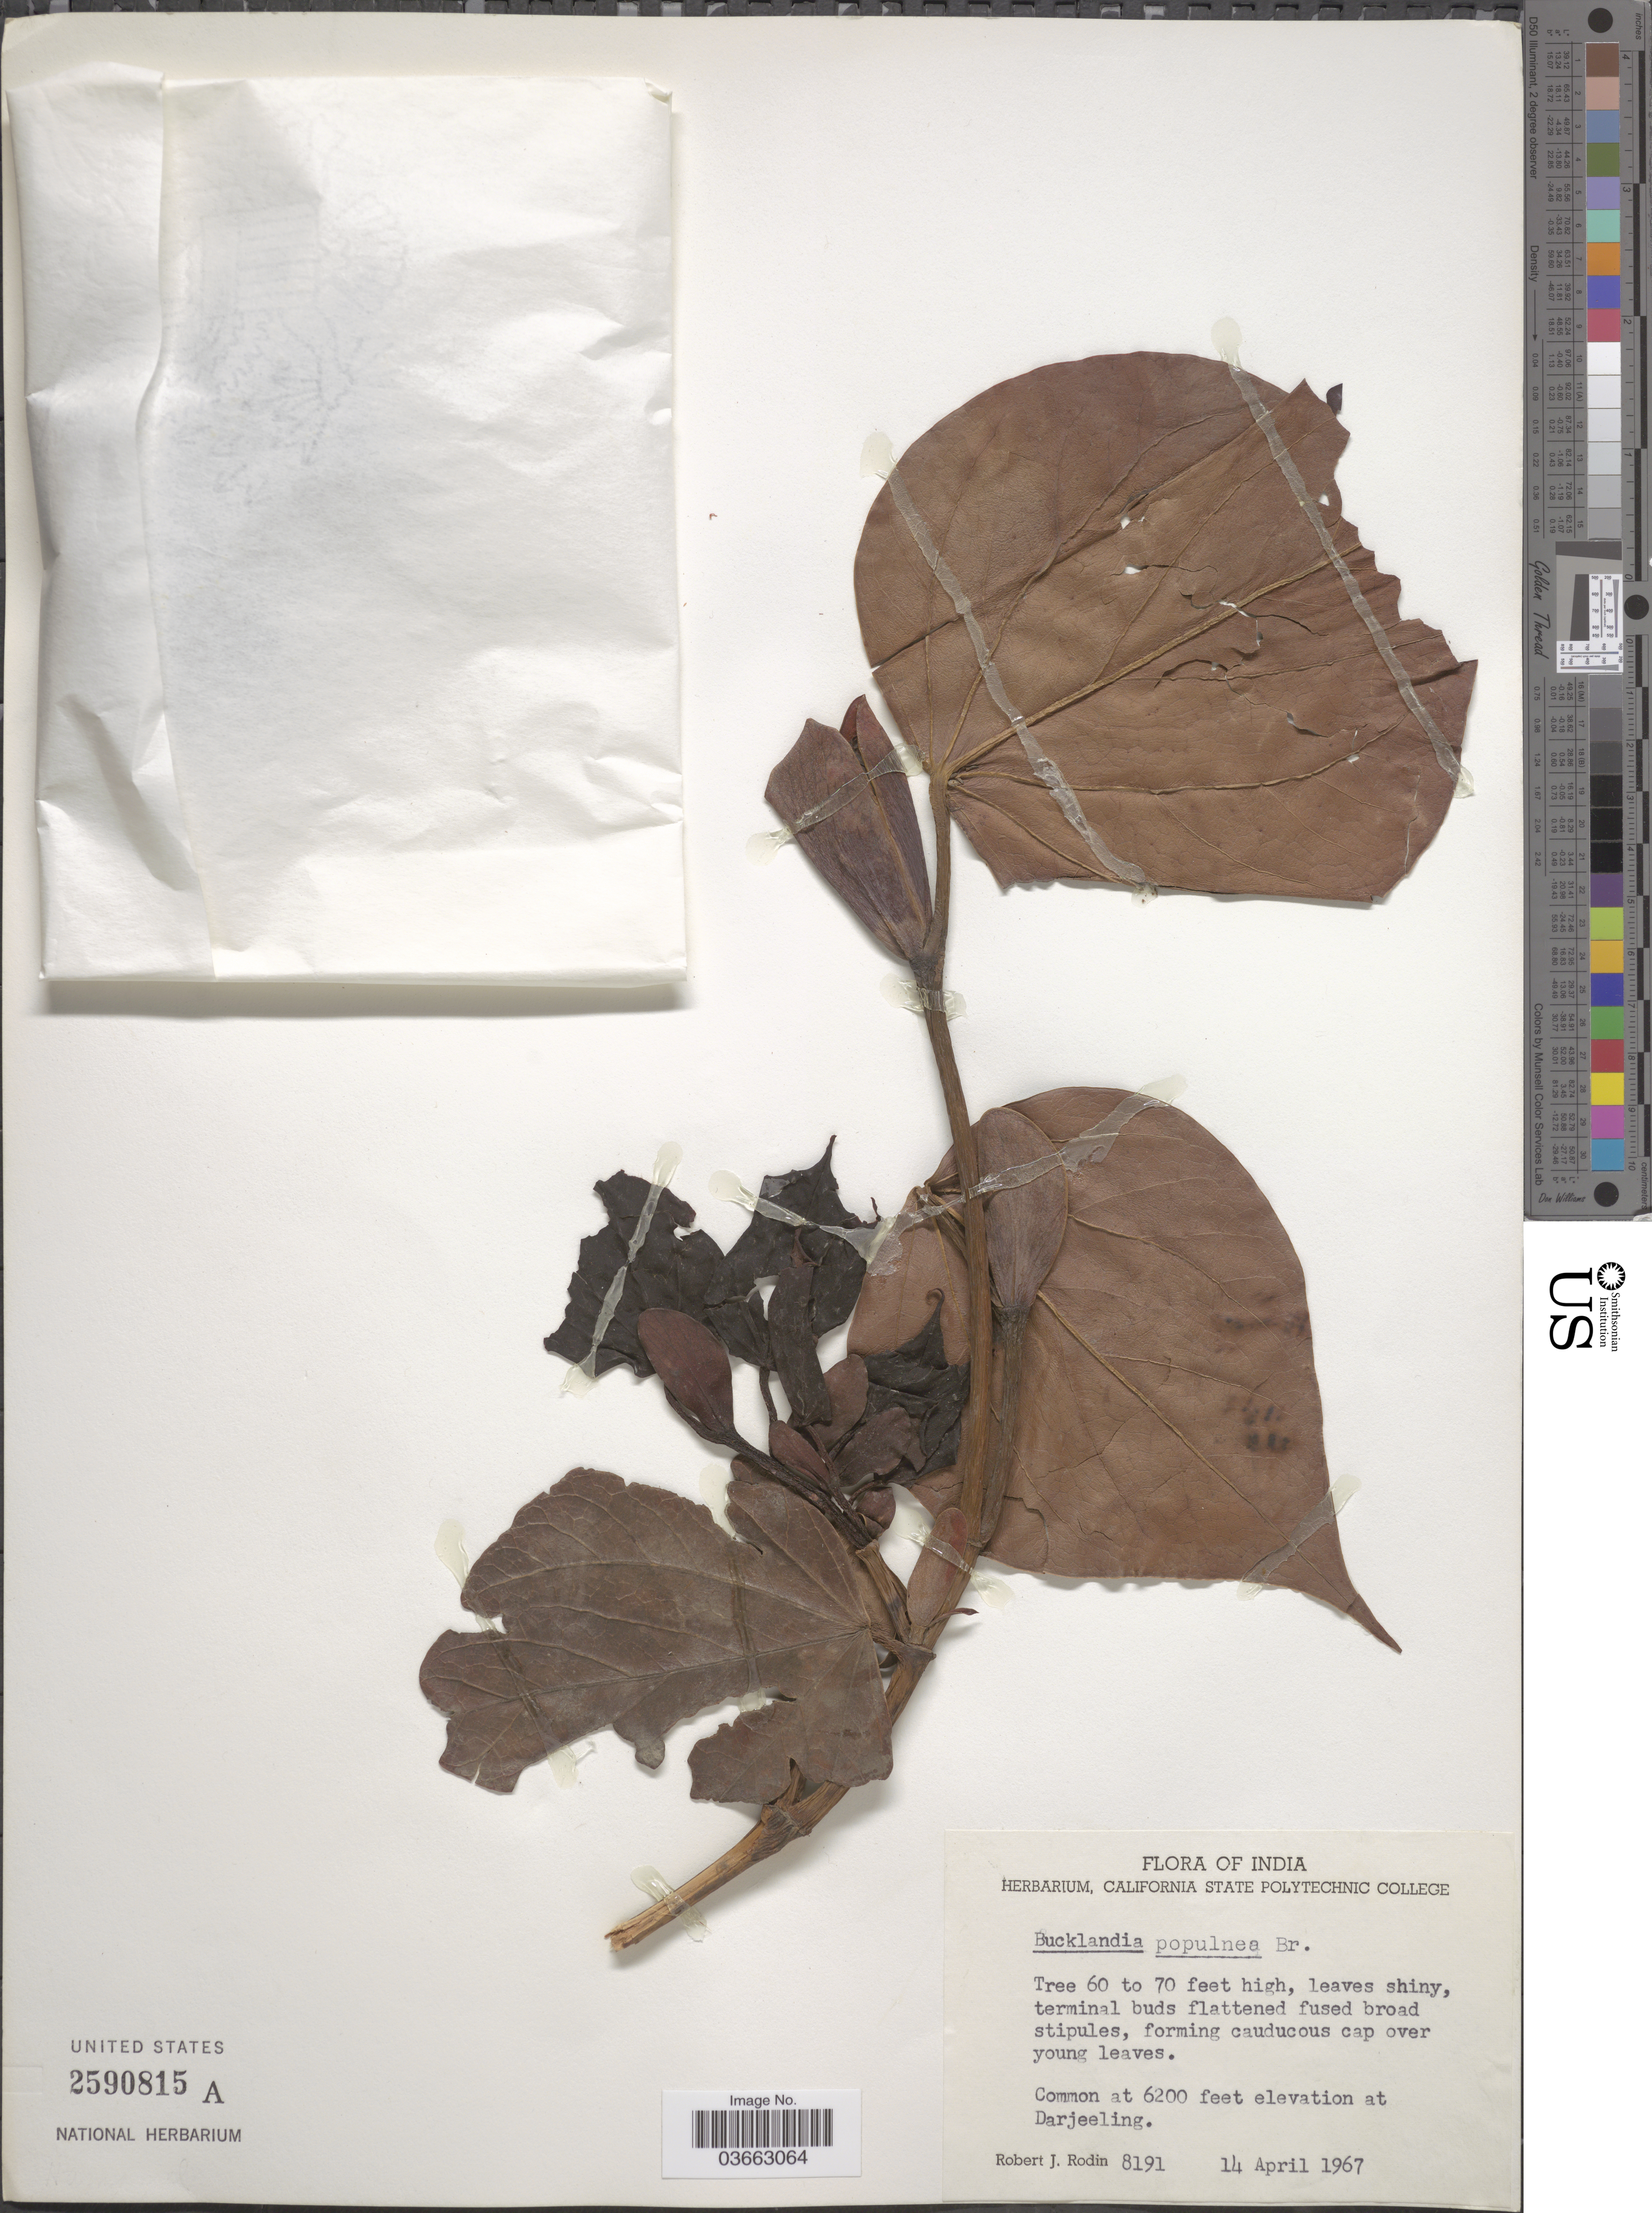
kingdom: Plantae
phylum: Tracheophyta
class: Magnoliopsida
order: Saxifragales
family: Hamamelidaceae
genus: Exbucklandia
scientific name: Exbucklandia populnea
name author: (R. Br. ex Griff.) R.W. Br.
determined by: Strong, Mark T., (BOT), Smithsonian Institution - National Museum of Natural History (UNITED STATES)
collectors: R. J. Rodin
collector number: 8191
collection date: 1967-04-14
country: India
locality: Darjeeling.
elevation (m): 1890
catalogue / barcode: US 2590815A